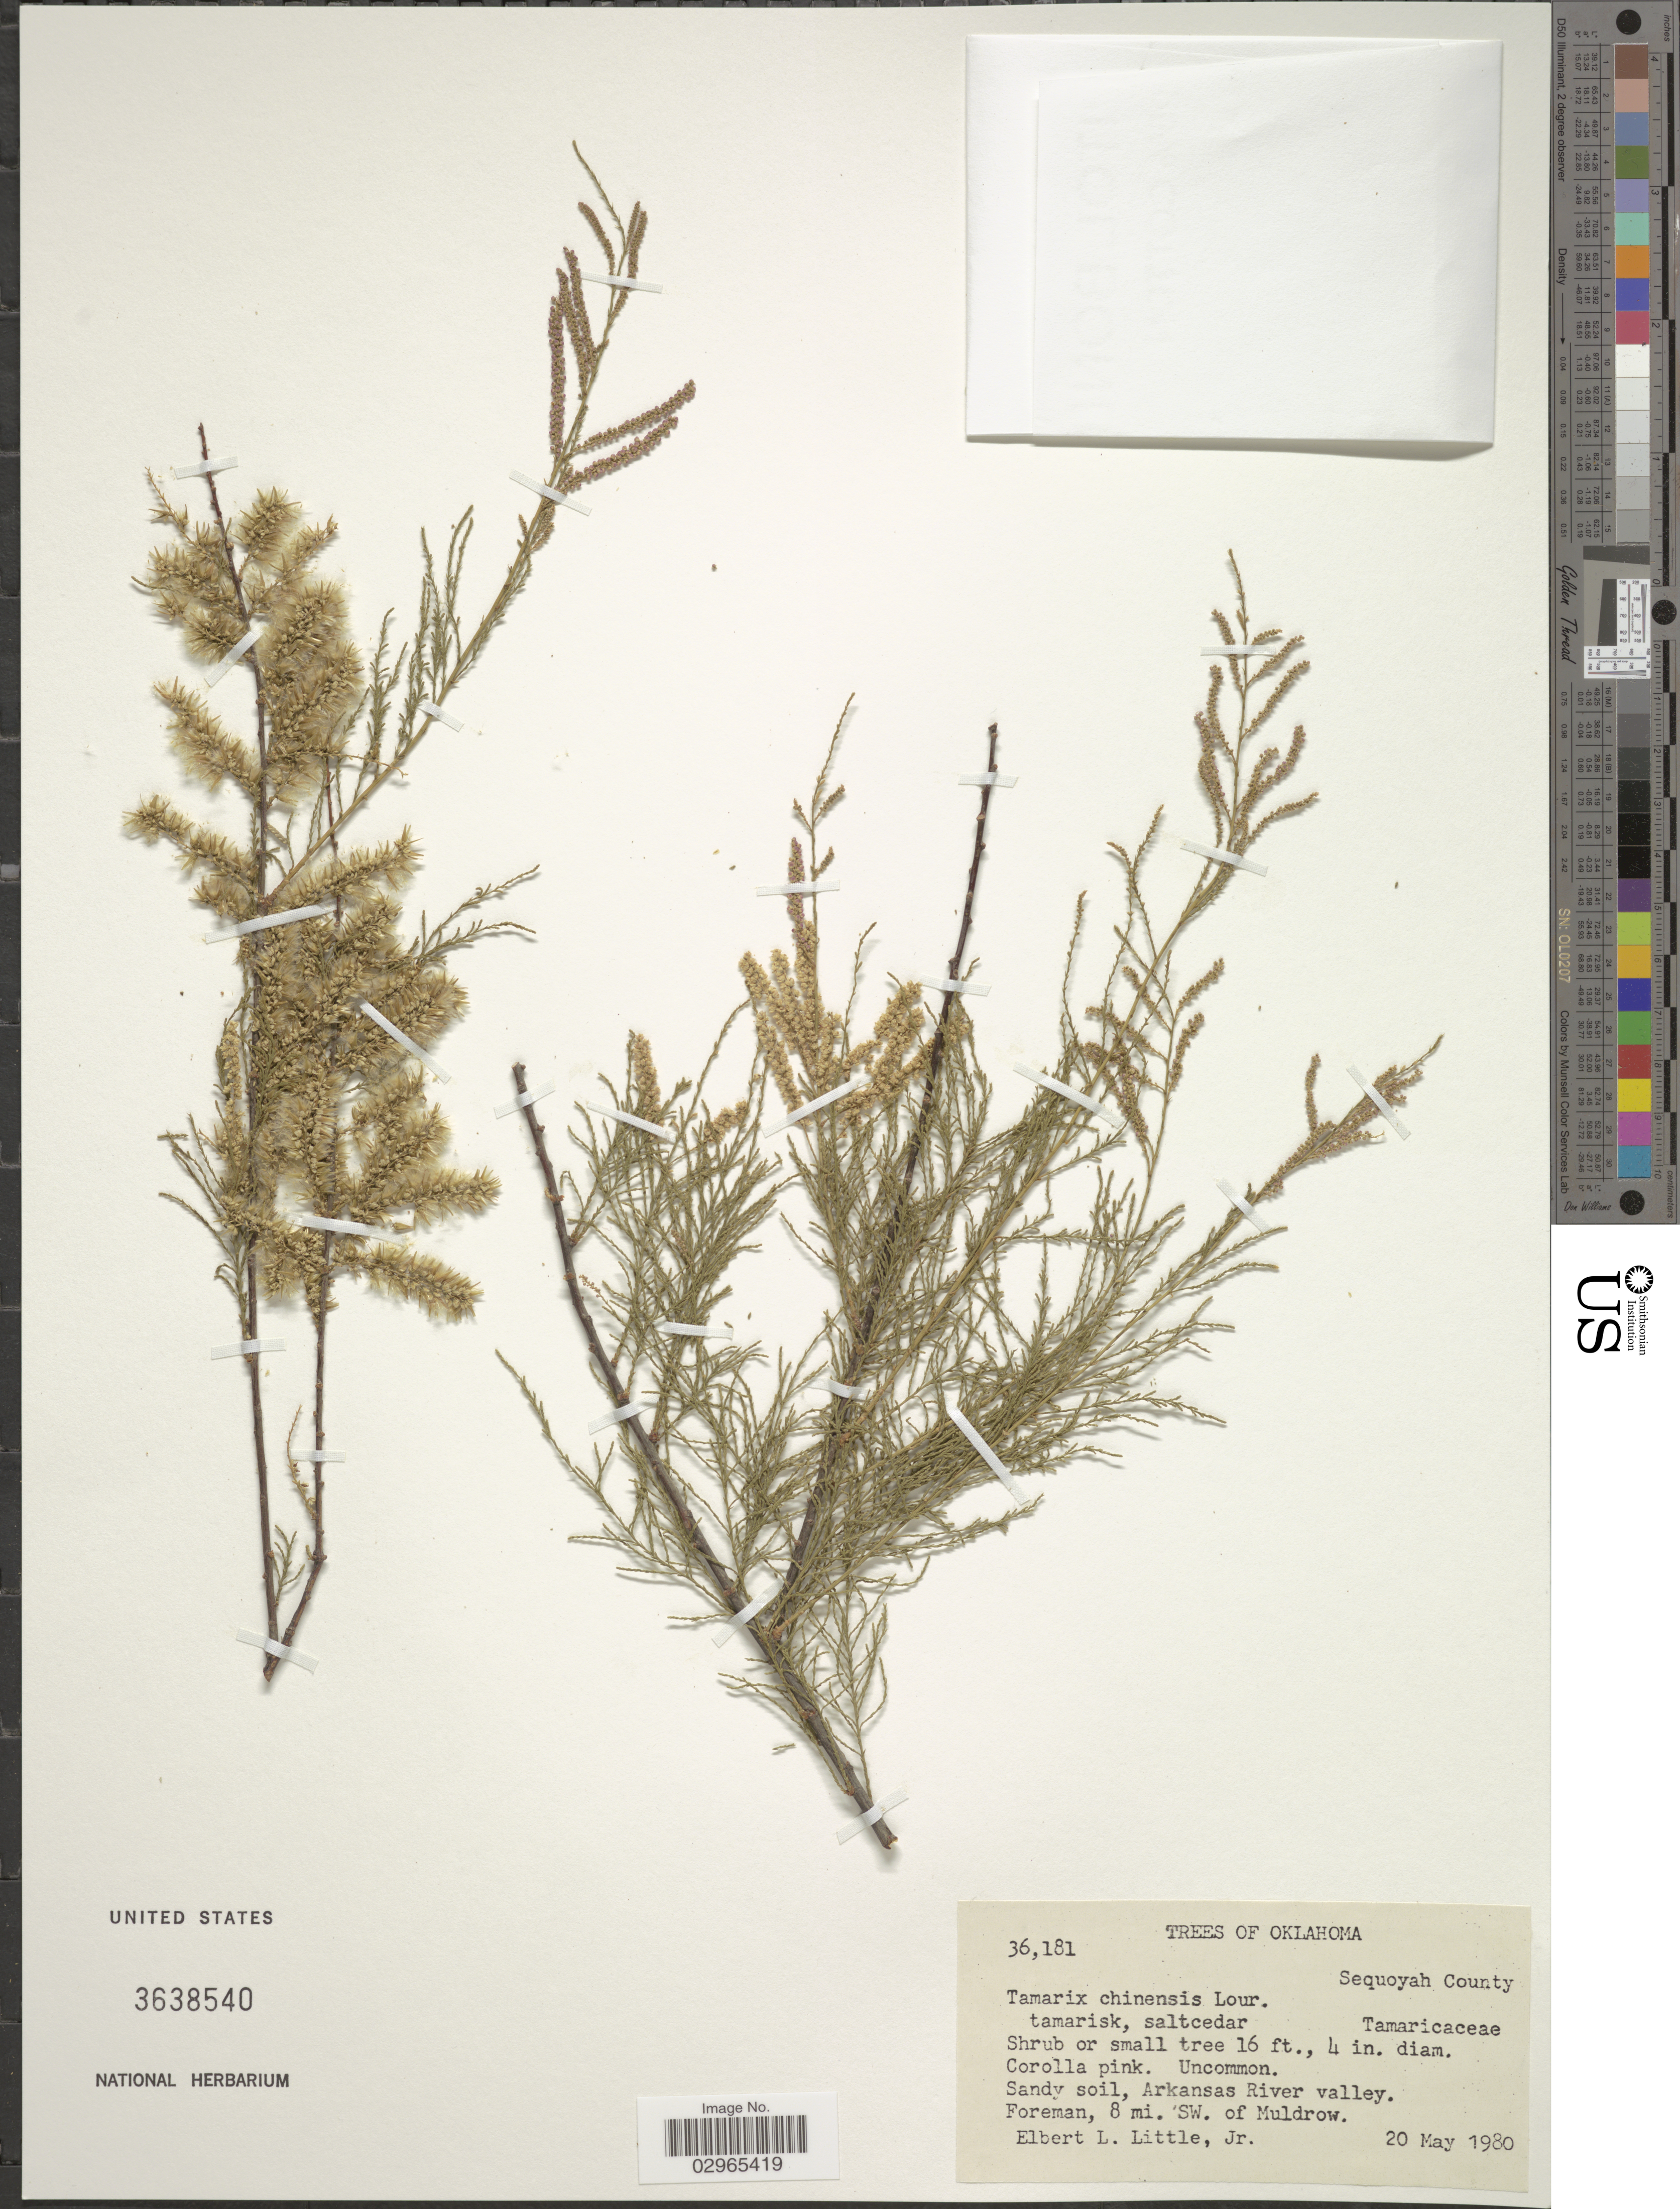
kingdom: Plantae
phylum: Tracheophyta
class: Magnoliopsida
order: Caryophyllales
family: Tamaricaceae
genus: Tamarix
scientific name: Tamarix chinensis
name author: Lour.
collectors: E. L. Little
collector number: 36181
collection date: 1980-05-20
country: United States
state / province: Oklahoma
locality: Sequoyah County. Arkansas River valley. Foreman, 8 mi. SW. of Muldrow.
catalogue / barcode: US 3638540